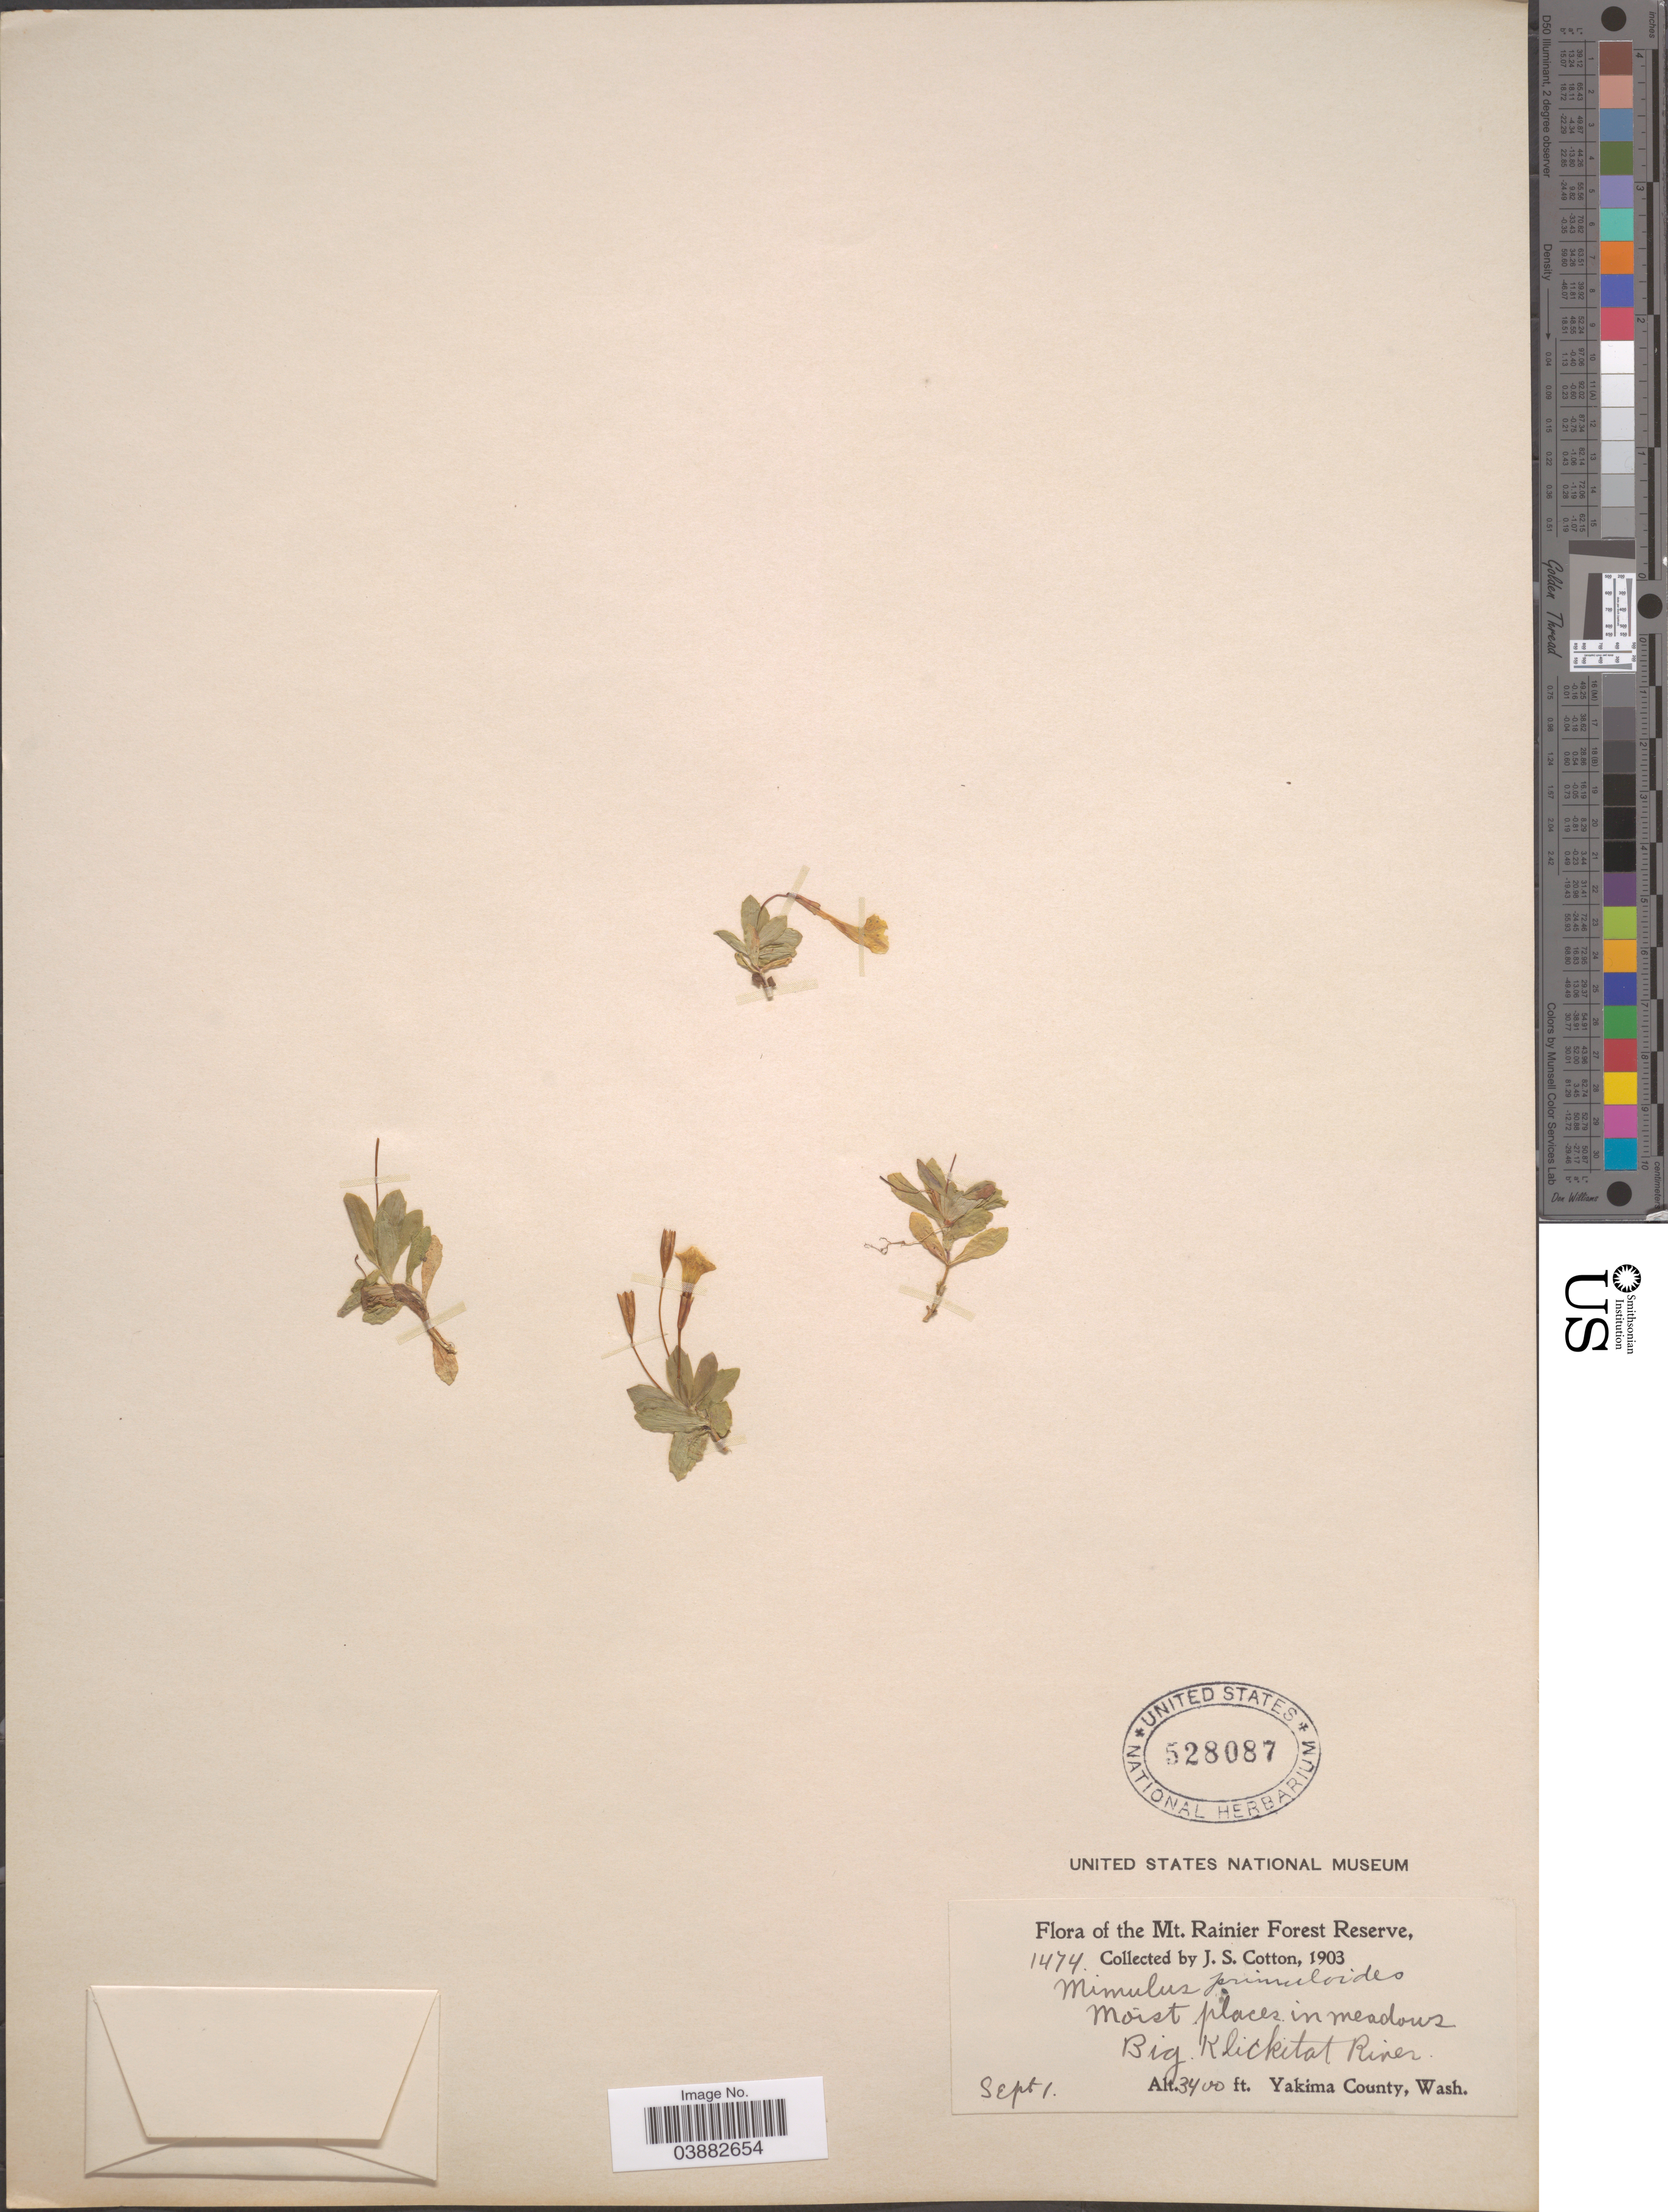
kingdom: Plantae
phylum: Tracheophyta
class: Magnoliopsida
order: Lamiales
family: Phrymaceae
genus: Mimulus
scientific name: Mimulus primuloides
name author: Benth.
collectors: J. S. Cotton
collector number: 1474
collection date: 1903-09-01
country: United States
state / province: Washington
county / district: Yakima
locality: Mt. Rainier Forest Reserve. Moist places in meadows. Big Klickitat River. Yakima County.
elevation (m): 1036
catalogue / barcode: US 528087